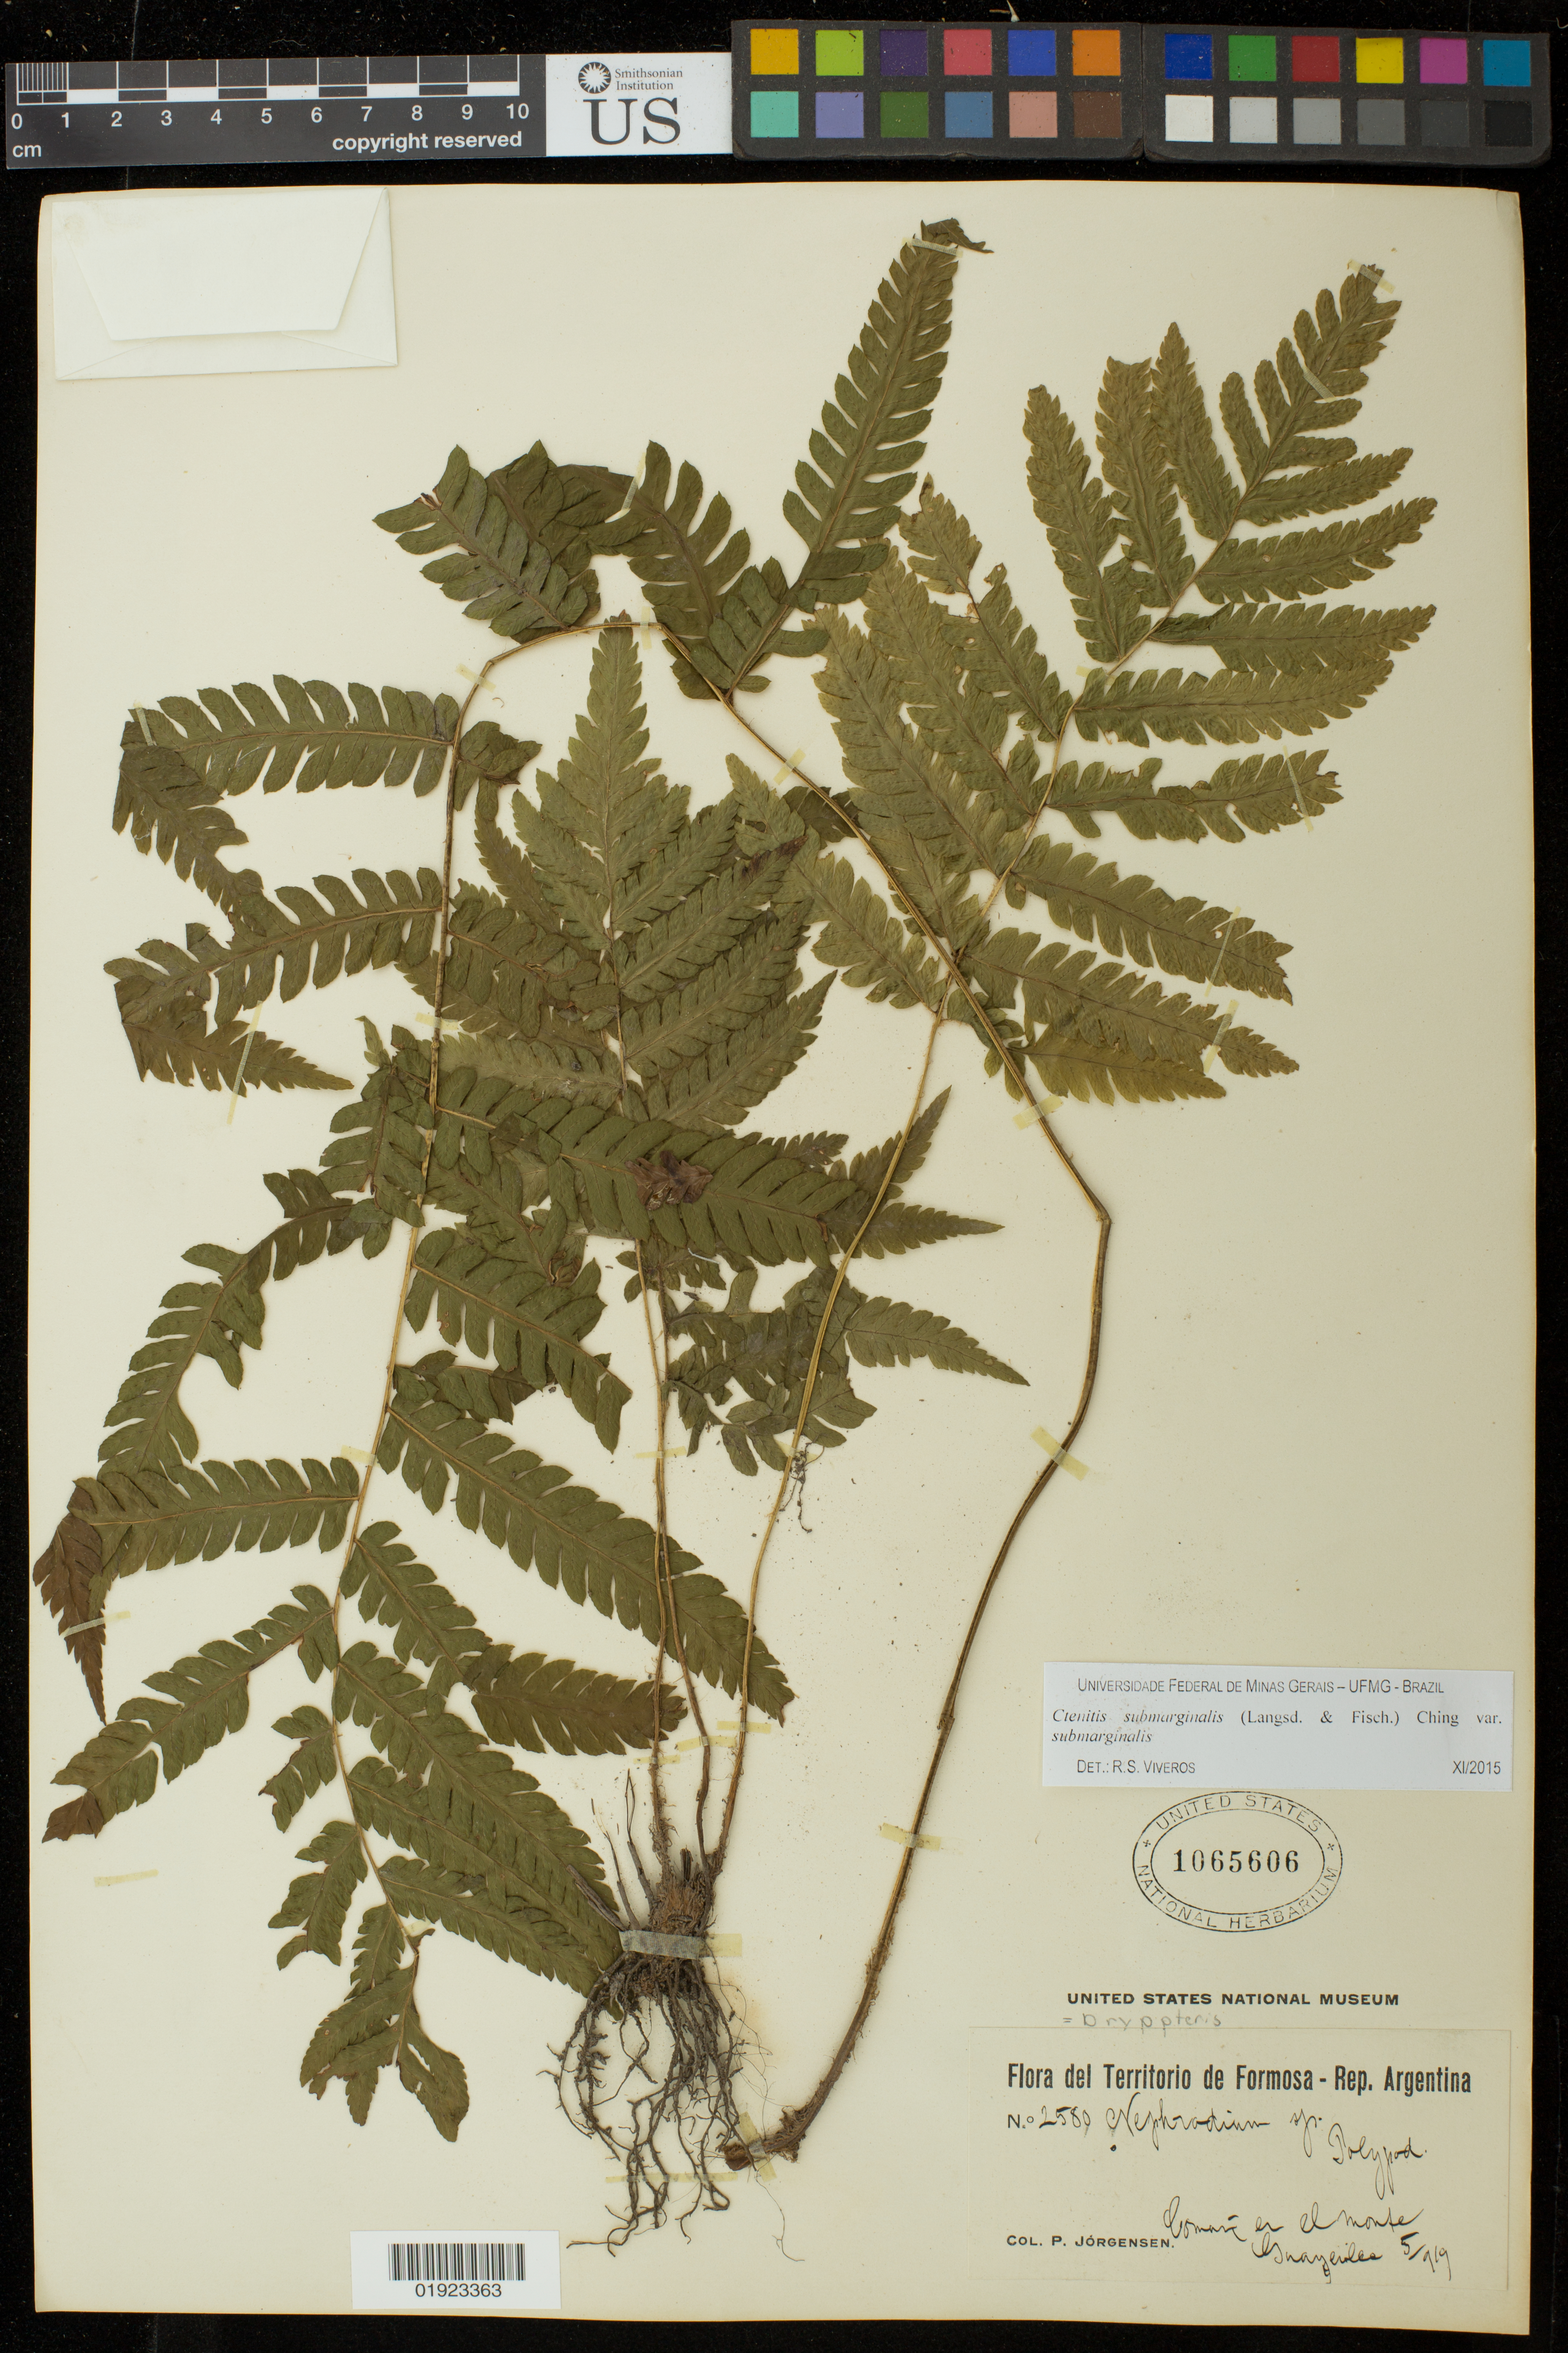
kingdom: Plantae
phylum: Tracheophyta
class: Polypodiopsida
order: Polypodiales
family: Dryopteridaceae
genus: Ctenitis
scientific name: Ctenitis submarginalis var. submarginalis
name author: (Langsd. & Fisch.) Ching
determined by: Viveros, R. S.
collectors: P. Jörgensen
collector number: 2580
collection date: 1919-05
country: Argentina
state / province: Formosa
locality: Coman en el monte.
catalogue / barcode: US 1065606